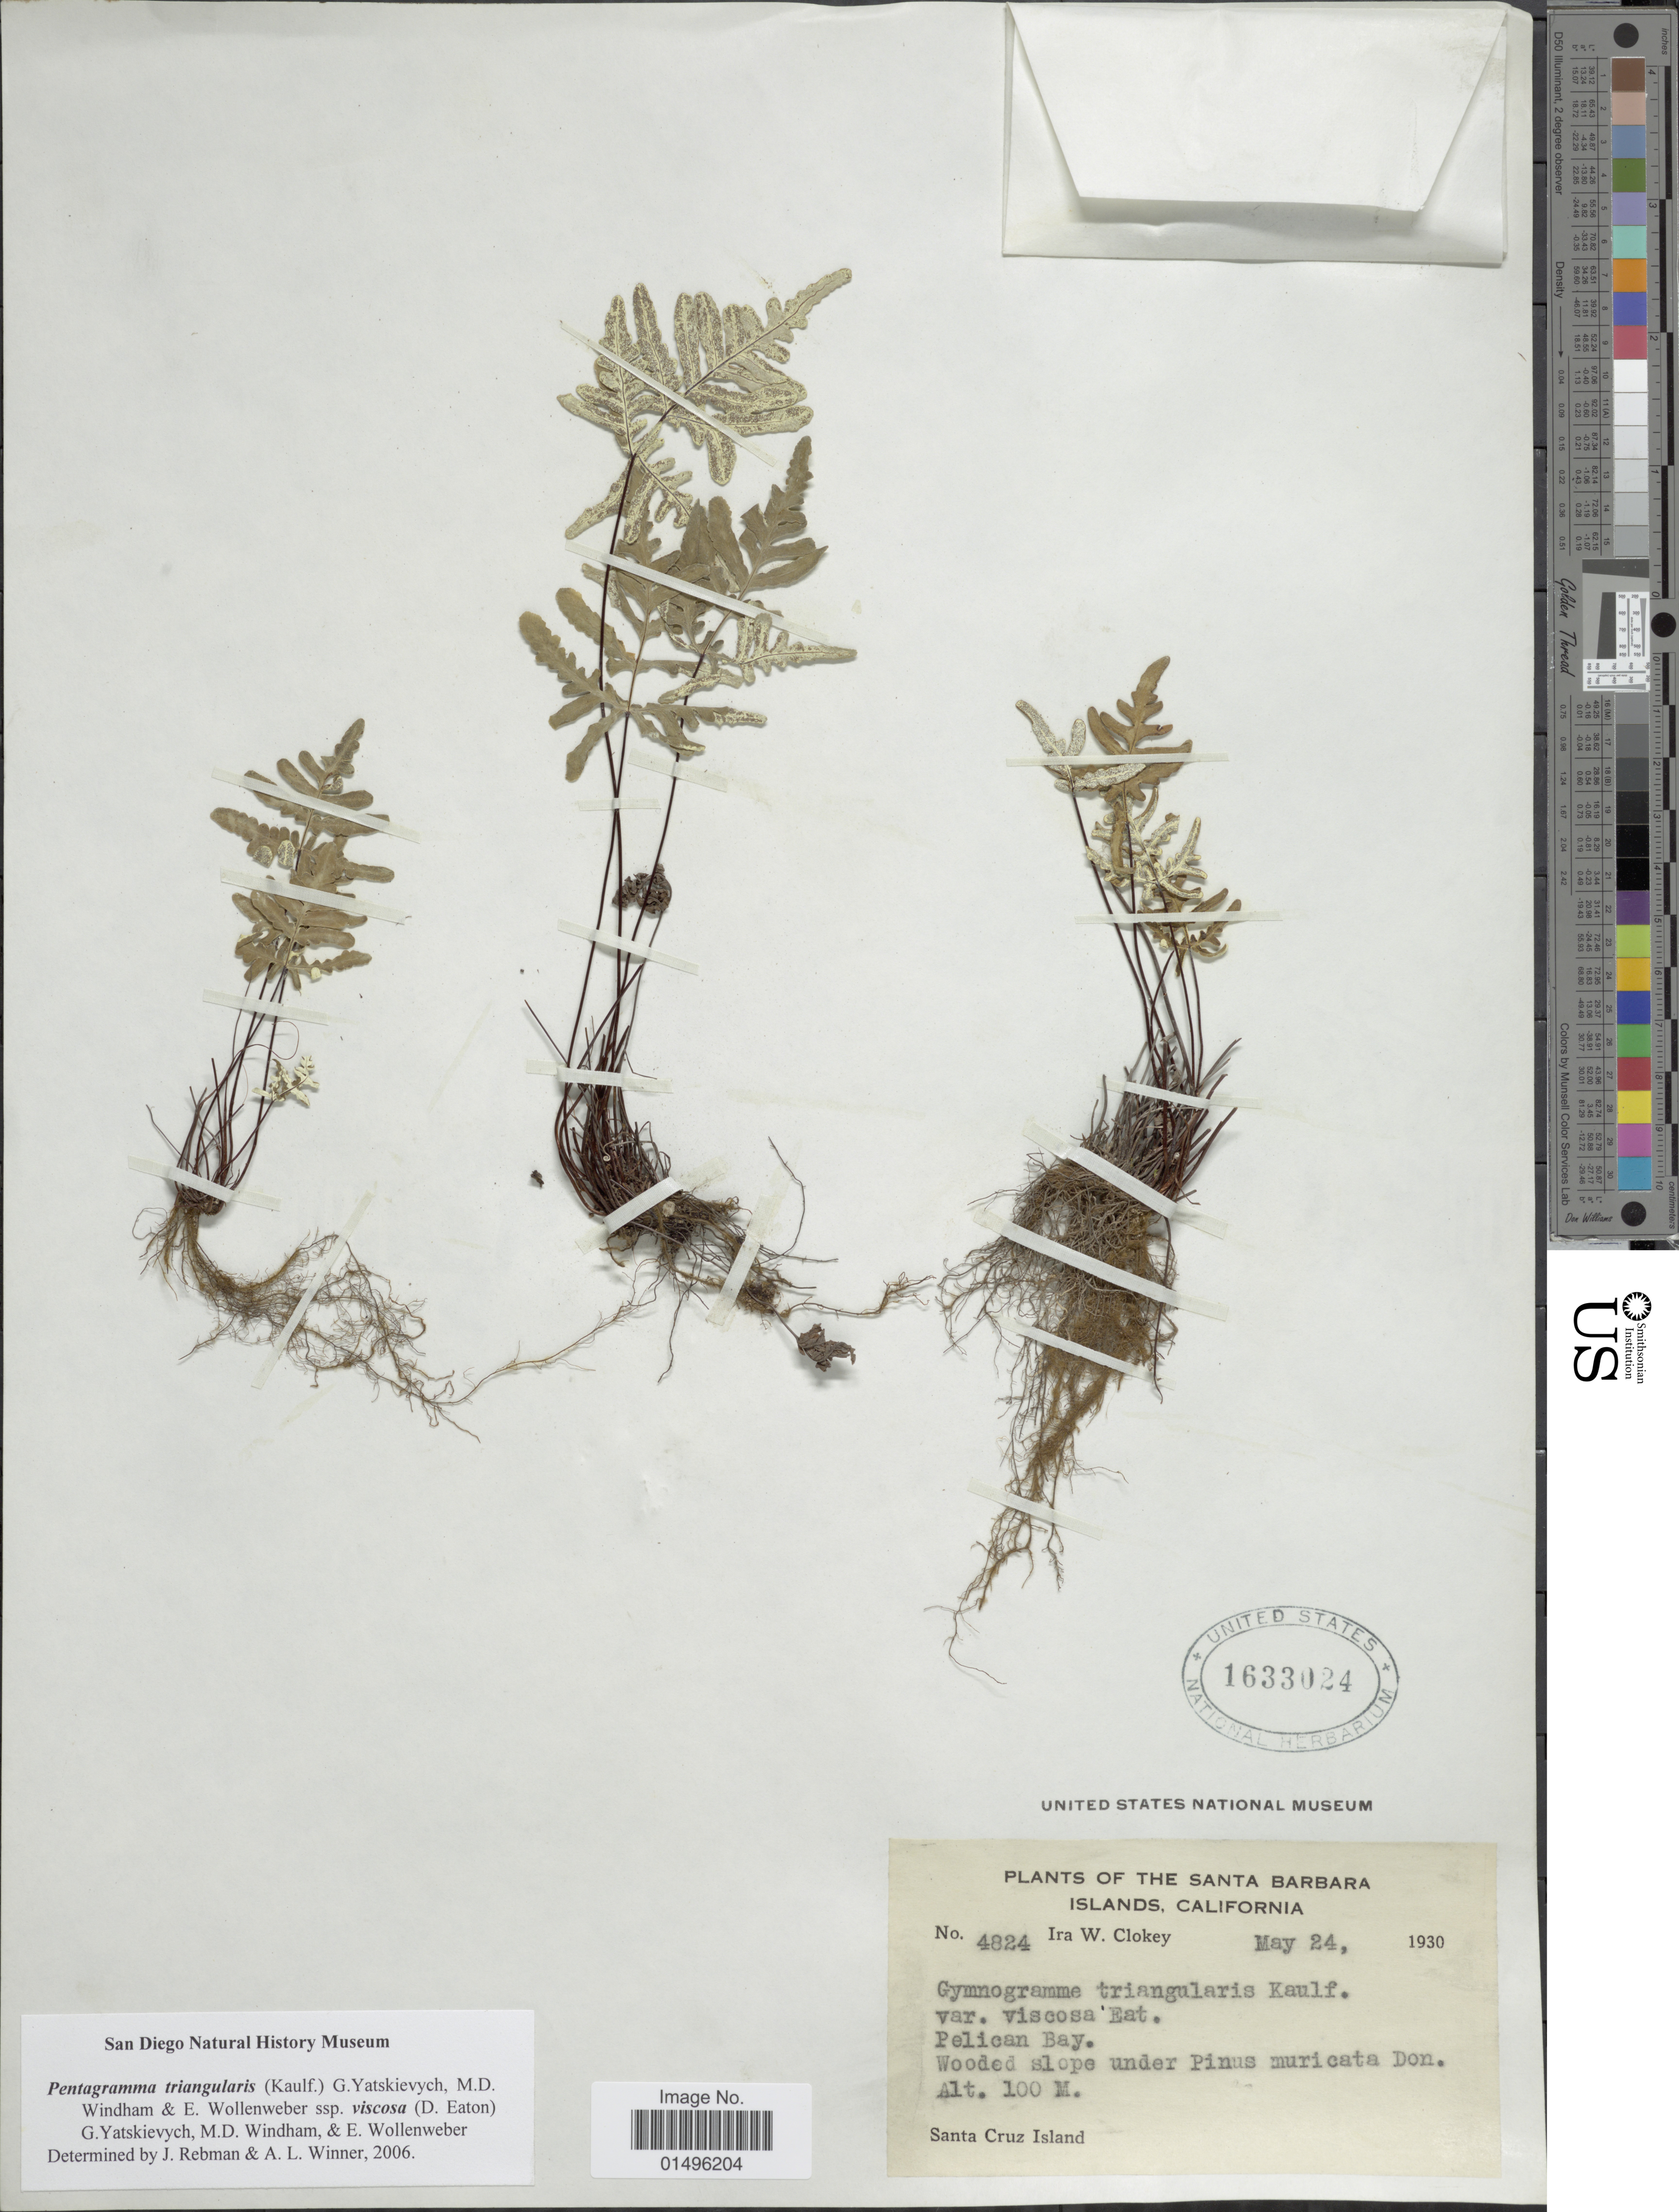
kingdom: Plantae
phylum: Tracheophyta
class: Polypodiopsida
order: Polypodiales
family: Pteridaceae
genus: Pentagramma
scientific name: Pentagramma viscosa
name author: (Nutt. ex D.C. Eaton) Schuettp. & Windham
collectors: I. W. Clokey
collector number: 4824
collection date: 1930-05-24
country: United States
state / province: California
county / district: Santa Barbara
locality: California, Santa Barbara Islands, Pelican Bay. Santa Cruz Island.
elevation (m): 100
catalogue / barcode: US 1633024